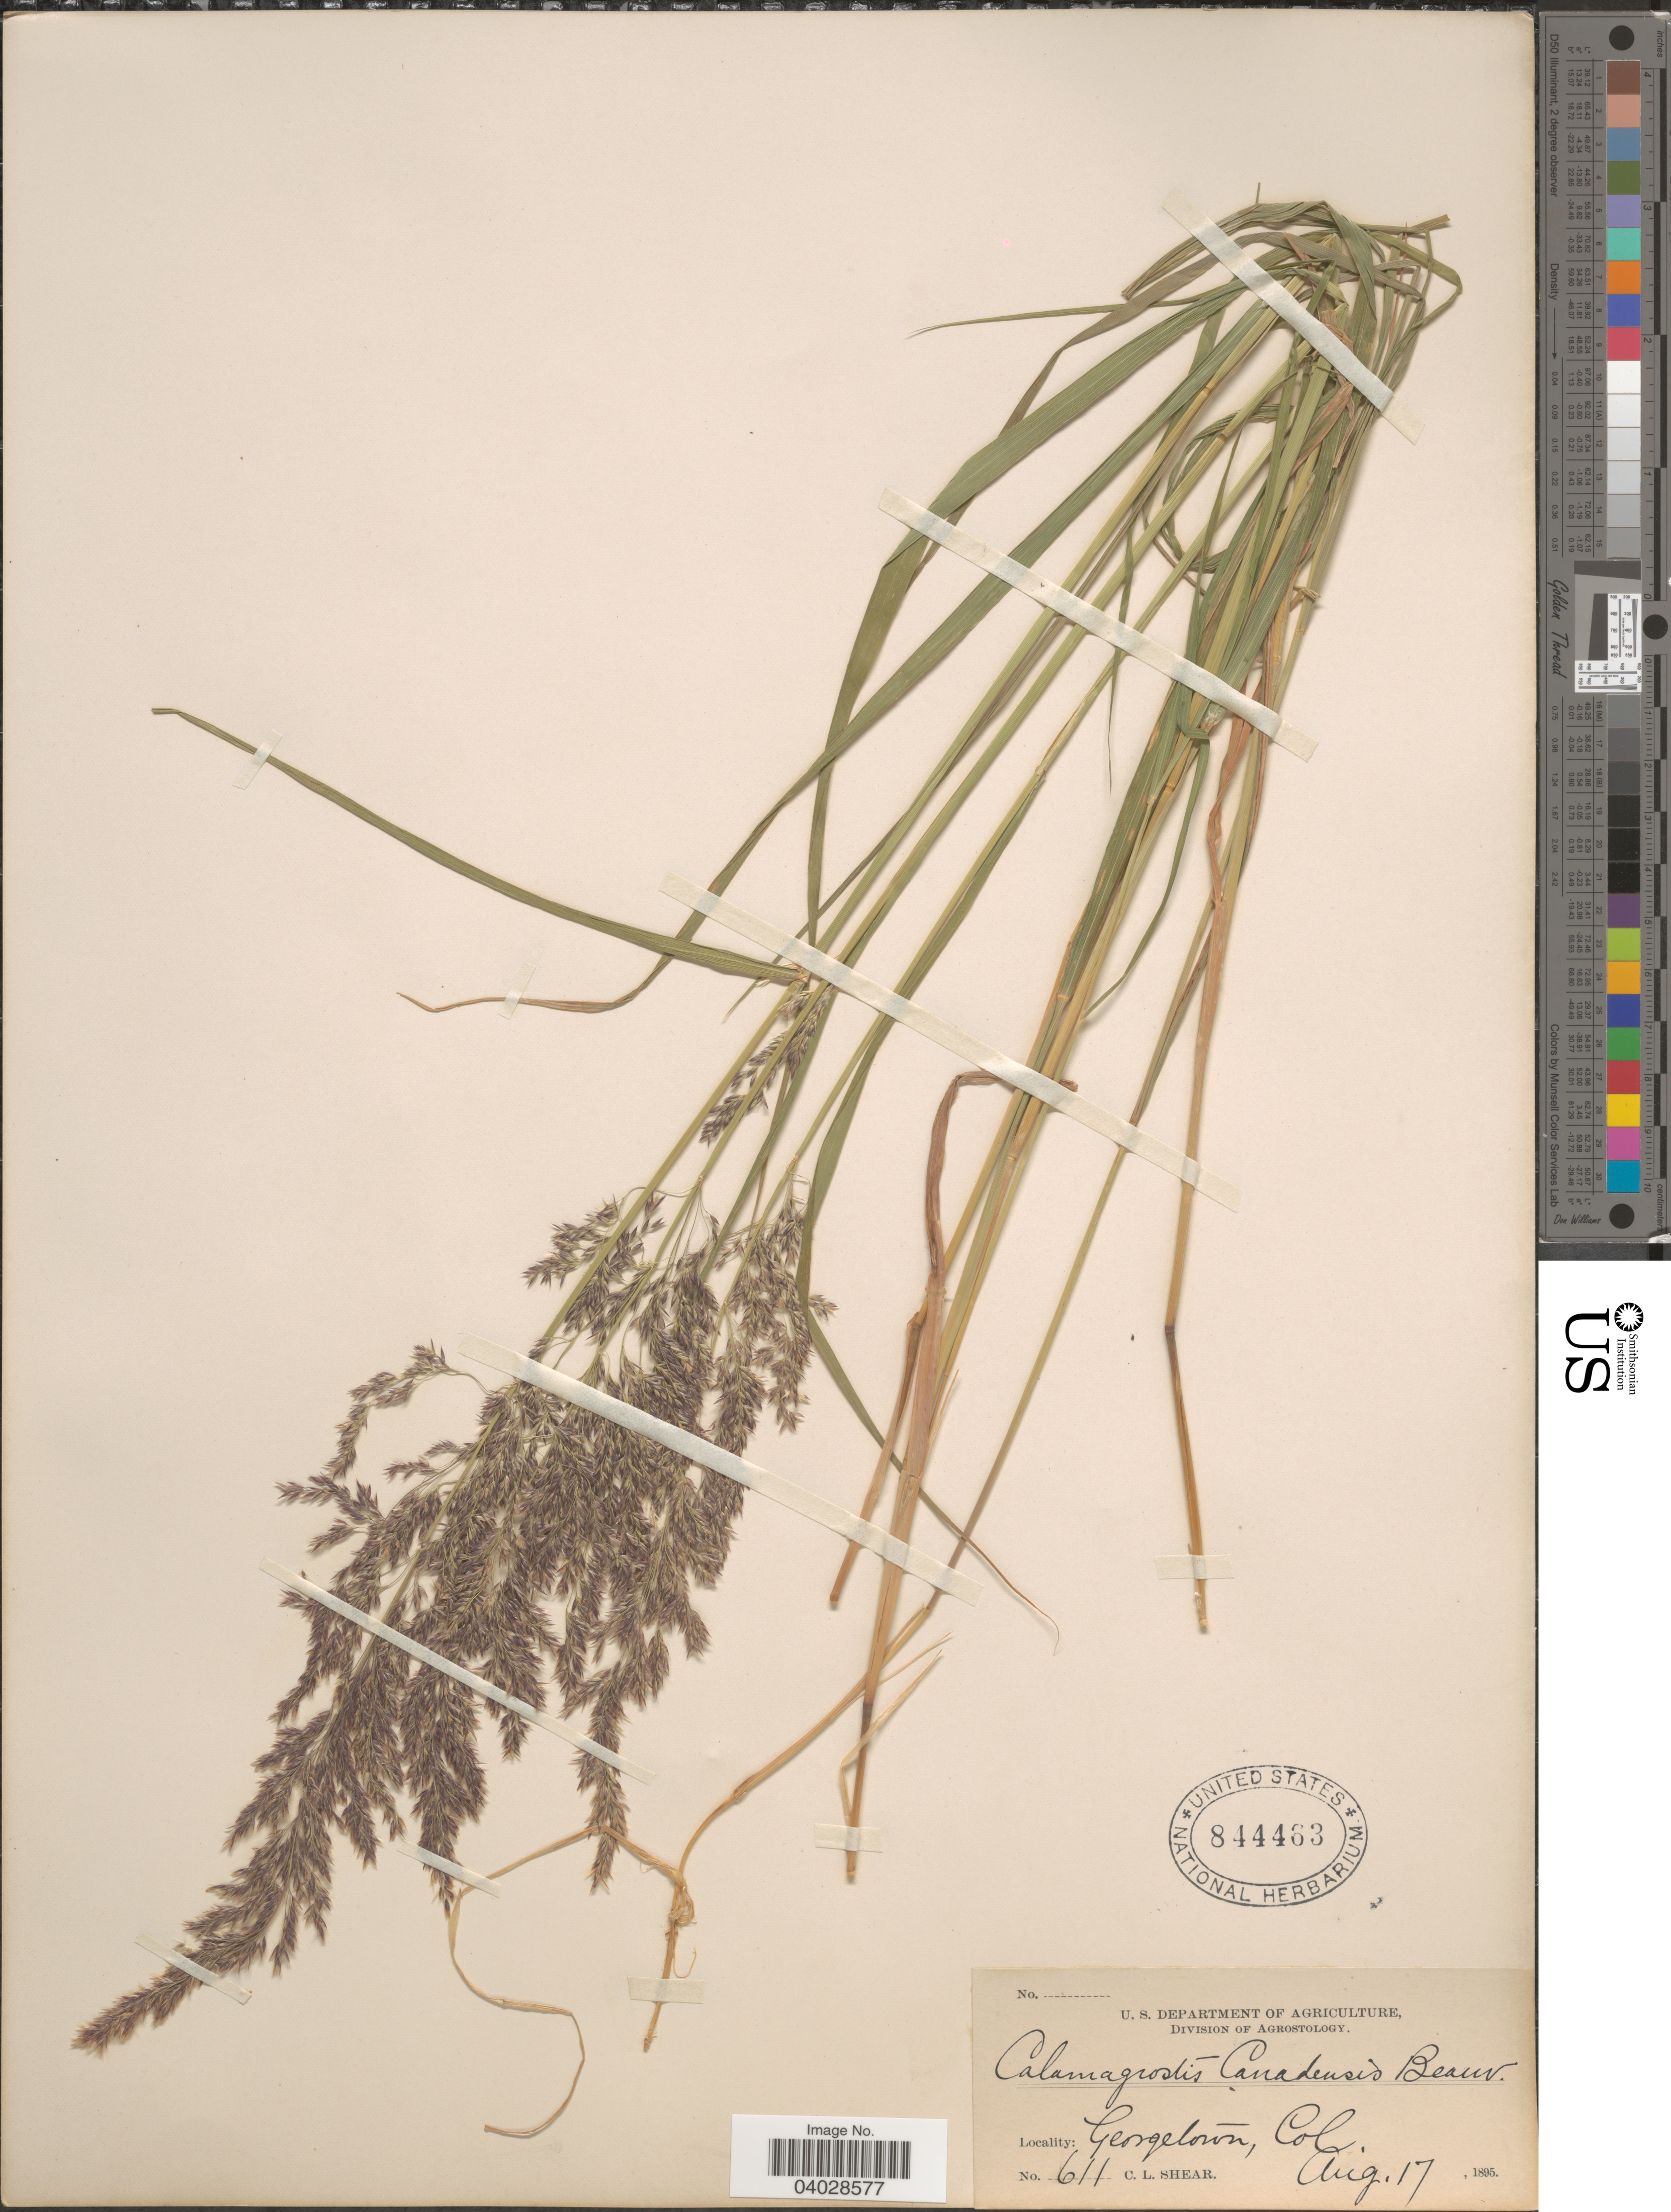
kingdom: Plantae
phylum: Tracheophyta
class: Liliopsida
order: Poales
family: Poaceae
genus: Calamagrostis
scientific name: Calamagrostis canadensis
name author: (Michx.) P. Beauv.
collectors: C. L. Shear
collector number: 611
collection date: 1895-08-17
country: United States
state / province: Colorado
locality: Georgetown.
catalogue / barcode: US 844463